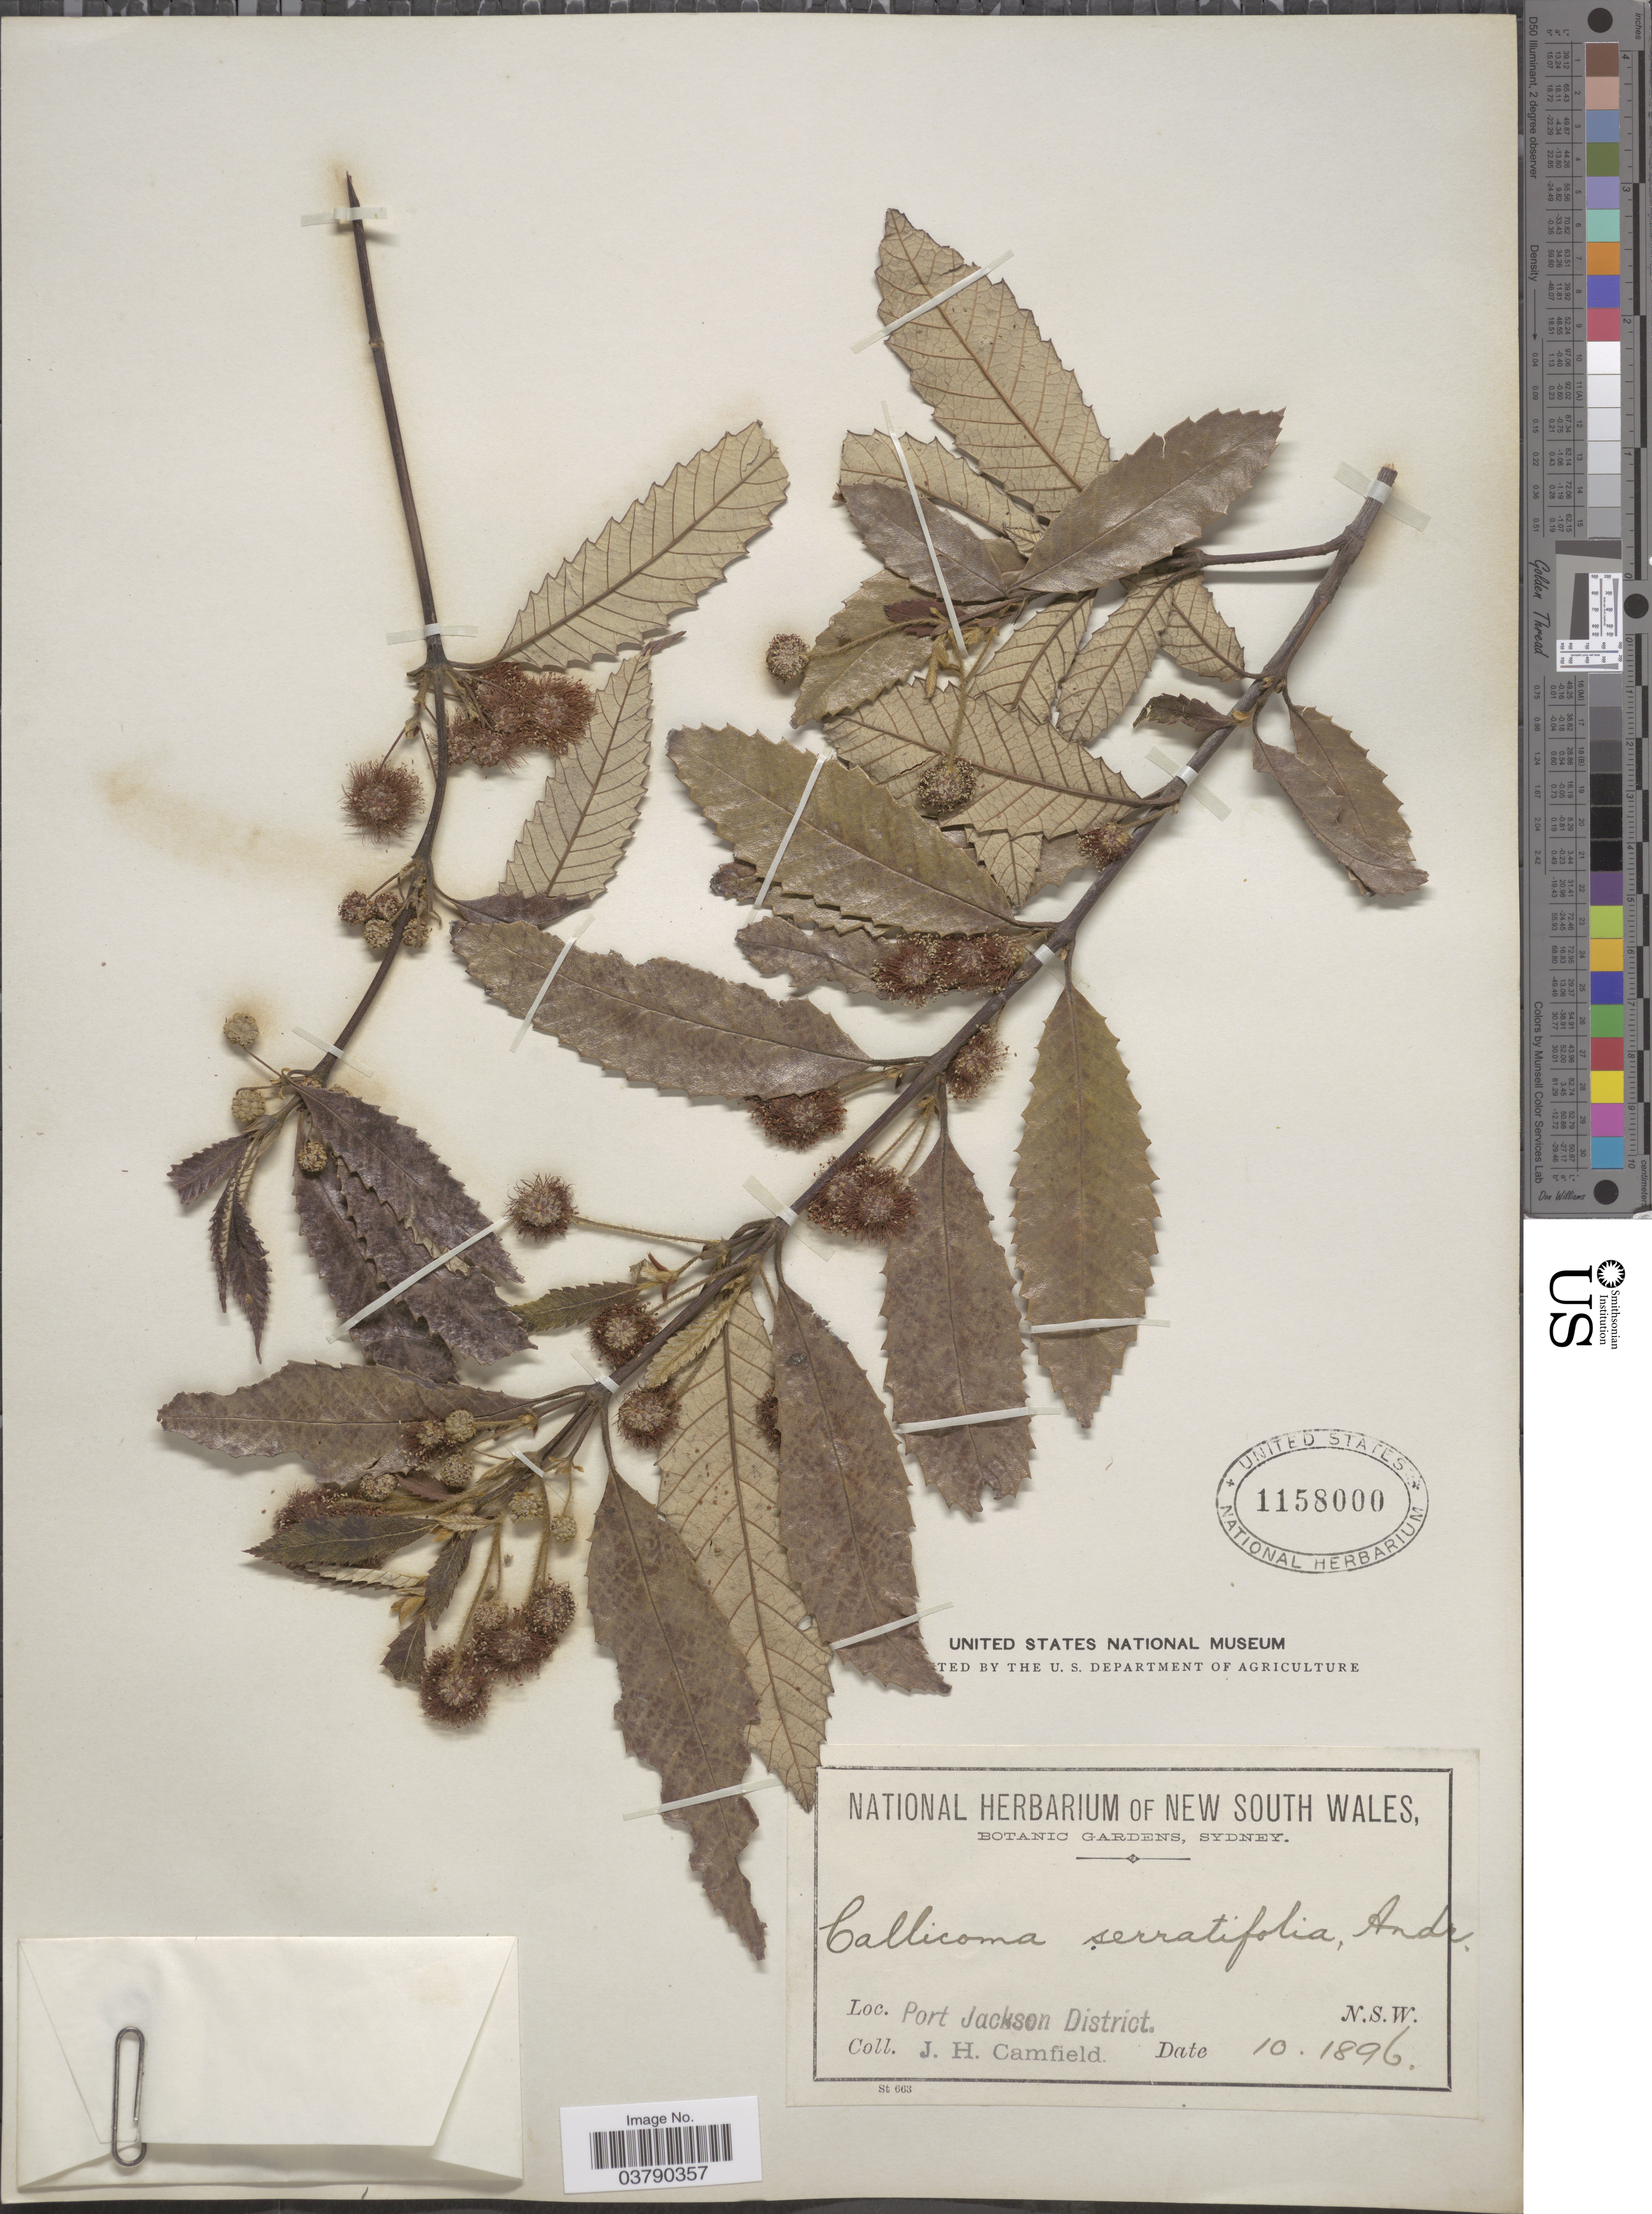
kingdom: Plantae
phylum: Tracheophyta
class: Magnoliopsida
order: Oxalidales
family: Cunoniaceae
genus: Callicoma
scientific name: Callicoma sp.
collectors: J. Camfield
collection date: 1896-10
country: Australia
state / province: New South Wales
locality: Port Jackson District.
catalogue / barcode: US 1158000